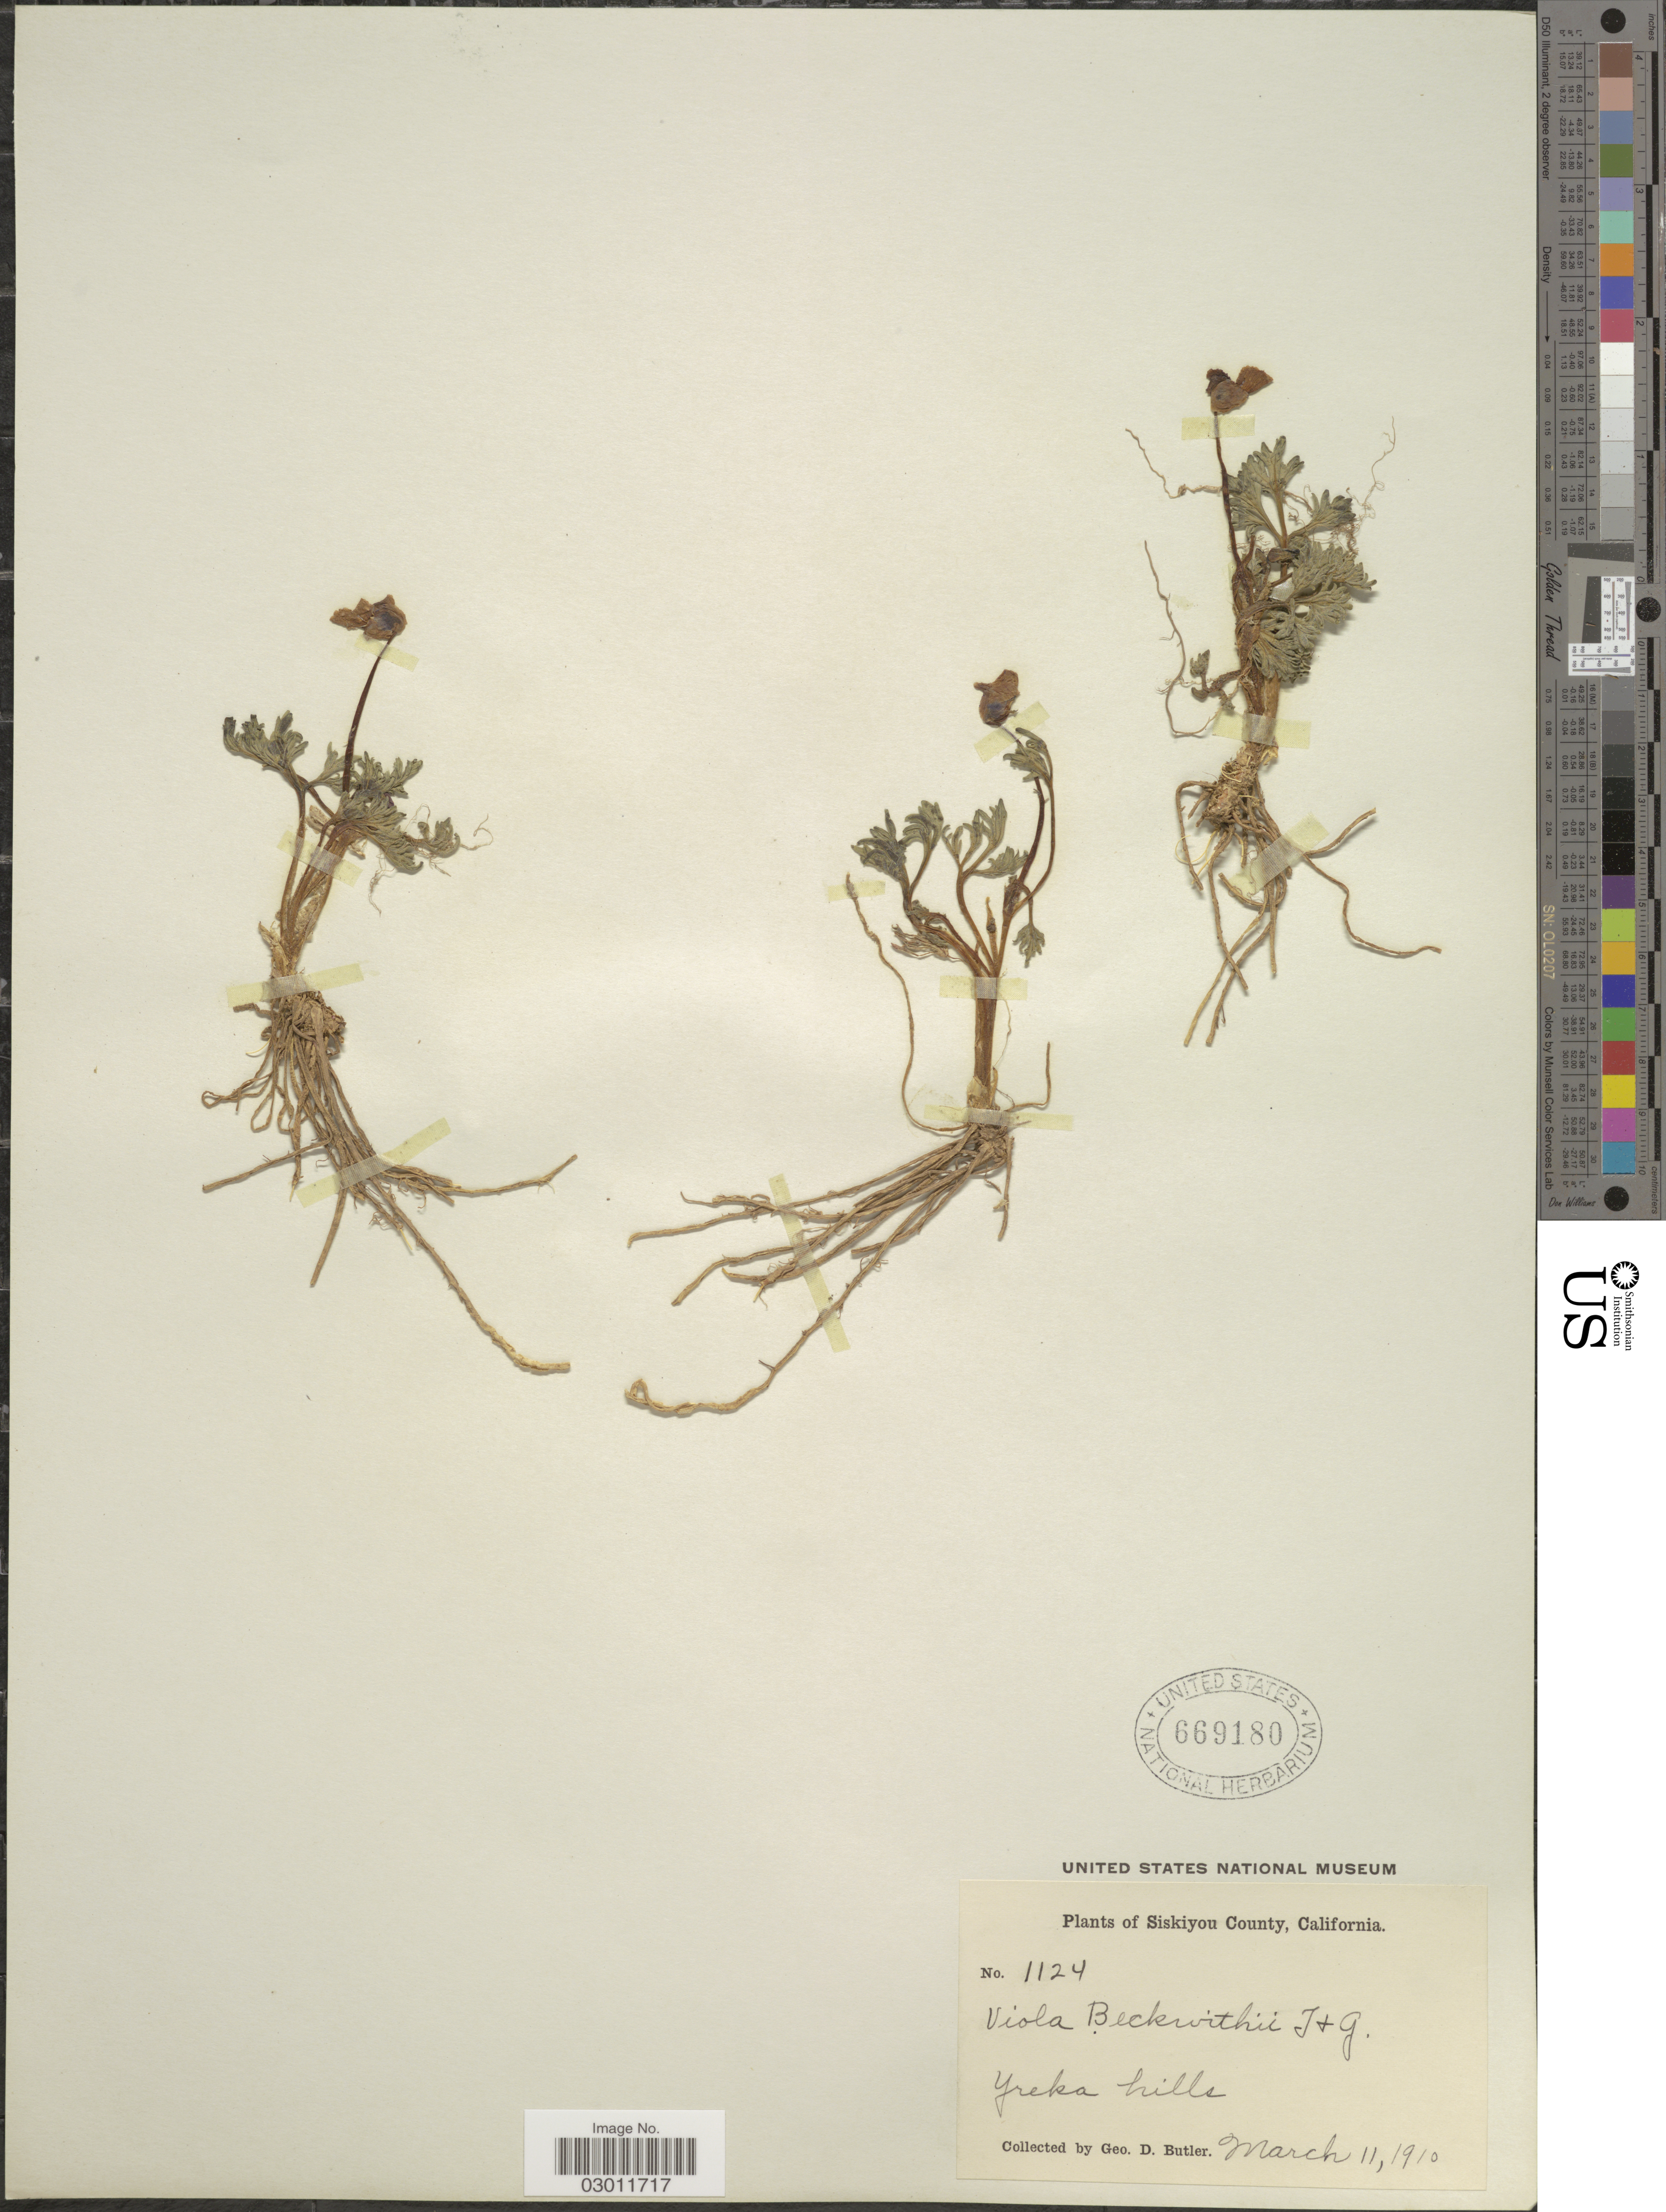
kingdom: Plantae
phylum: Tracheophyta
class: Magnoliopsida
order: Malpighiales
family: Violaceae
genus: Viola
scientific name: Viola beckwithii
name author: Torr.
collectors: G. D. Butler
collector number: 1124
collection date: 1910-03-11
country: United States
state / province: California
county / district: Siskiyou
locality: Siskiyou County, Yreka hills.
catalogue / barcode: US 669180